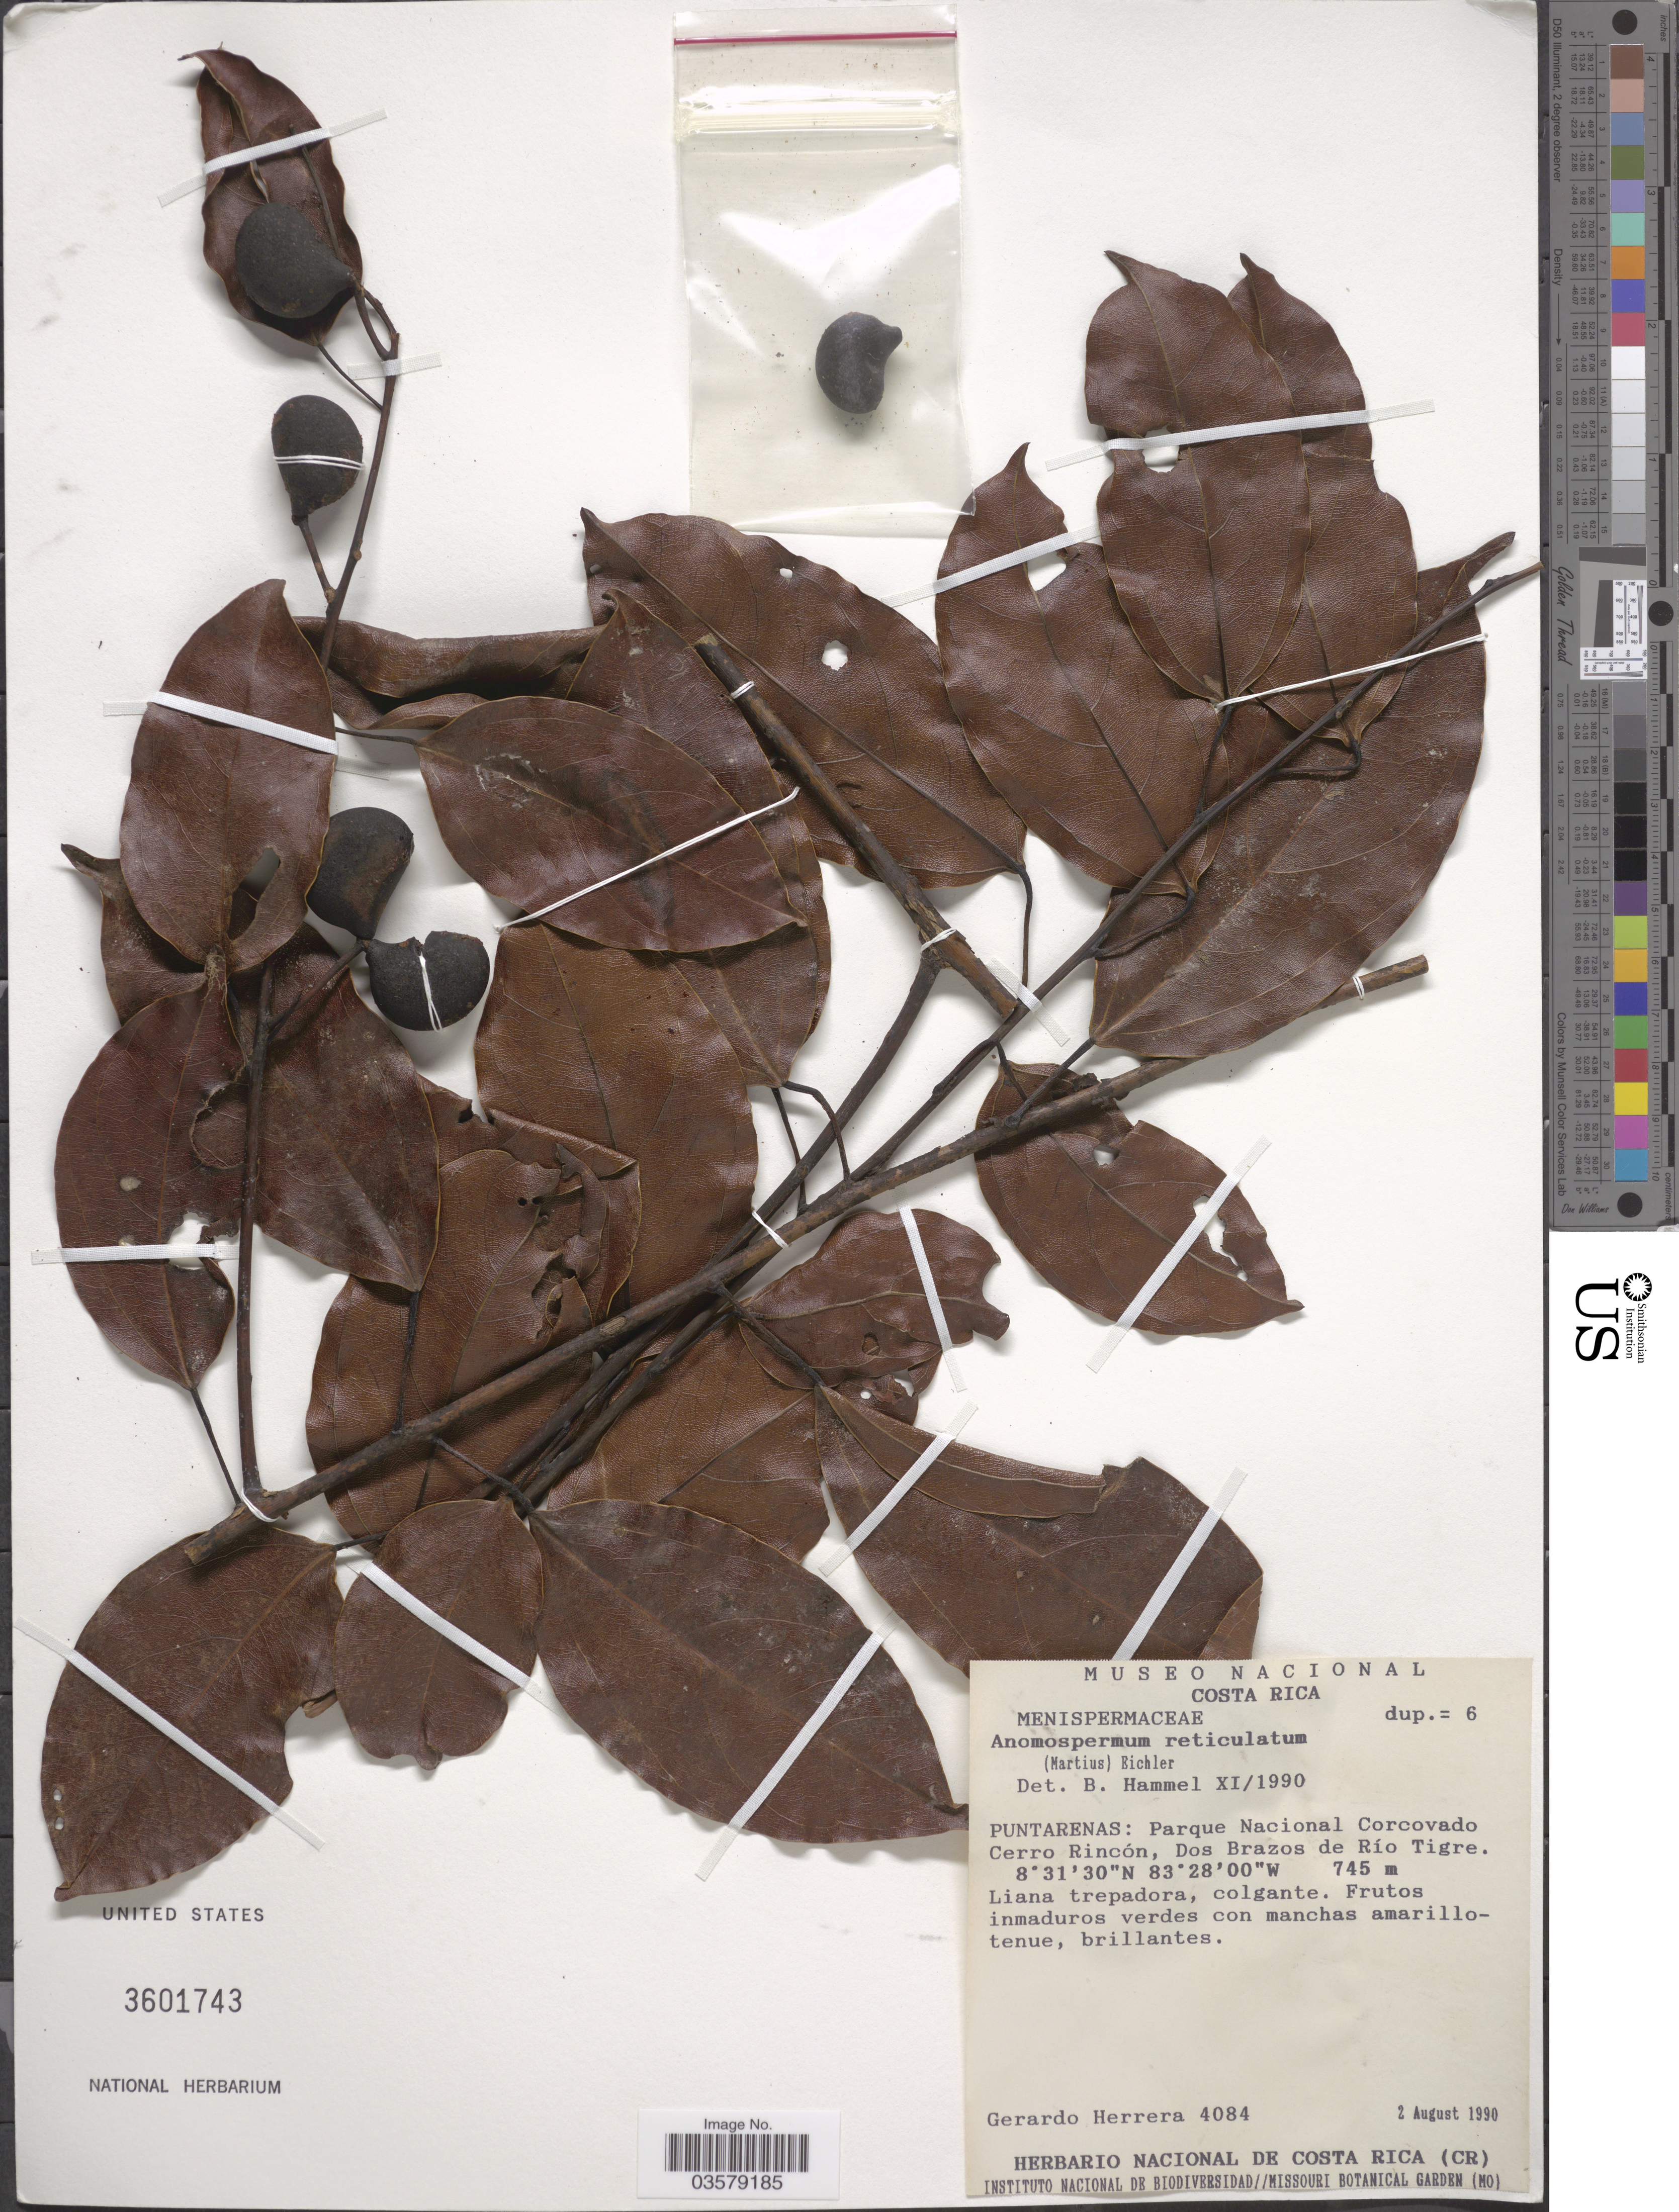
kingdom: Plantae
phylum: Tracheophyta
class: Magnoliopsida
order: Ranunculales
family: Menispermaceae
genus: Anomospermum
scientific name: Anomospermum reticulatum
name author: (Mart.) Eichler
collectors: G. Herrera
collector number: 4084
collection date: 1990-08-02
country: Costa Rica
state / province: Puntarenas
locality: Parque Nacional Corcovado Cerro Rincón, Dos Brazos de Río Tigre.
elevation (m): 745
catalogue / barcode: US 3601743